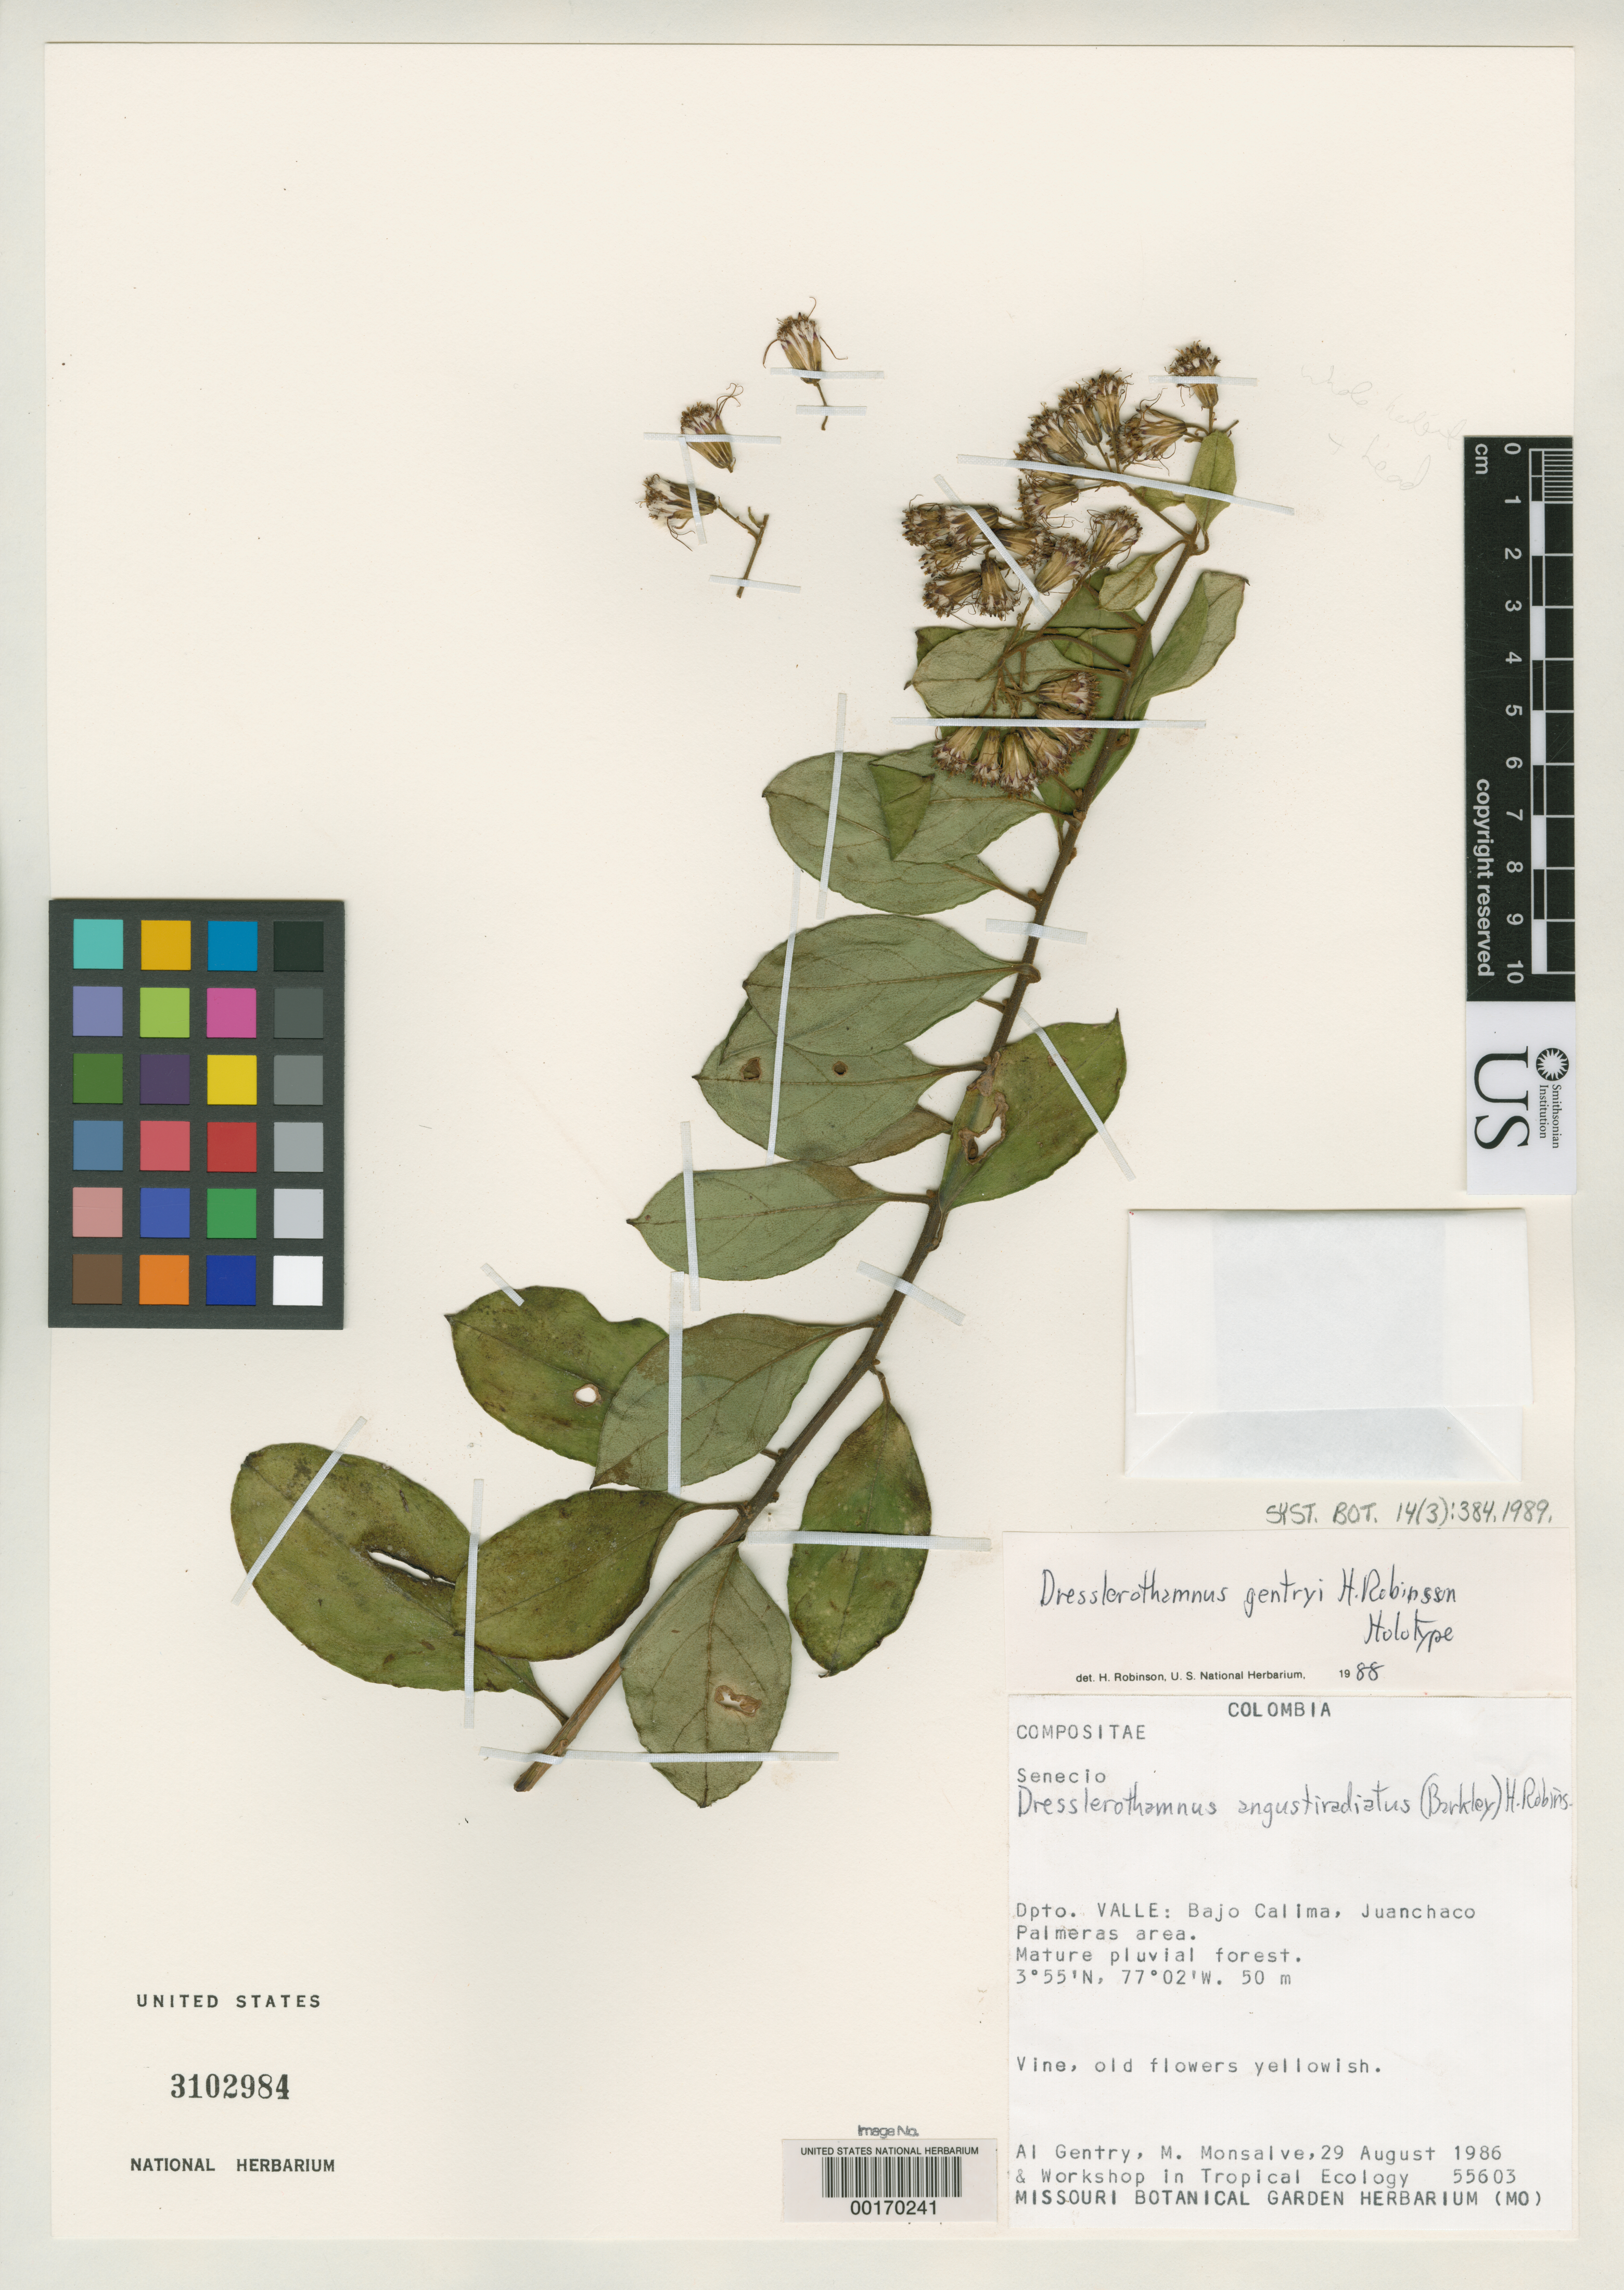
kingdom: Plantae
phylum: Tracheophyta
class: Magnoliopsida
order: Asterales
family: Asteraceae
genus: Dresslerothamnus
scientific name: Dresslerothamnus gentryi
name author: H. Rob.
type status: Holotype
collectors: A. H. Gentry & M. Monsalve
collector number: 55603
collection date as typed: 29 Aug 1986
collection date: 1986-08-29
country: Colombia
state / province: Valle del Cauca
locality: Bajo Calima, Juanchaco Palmeras area.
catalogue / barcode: US 3102984